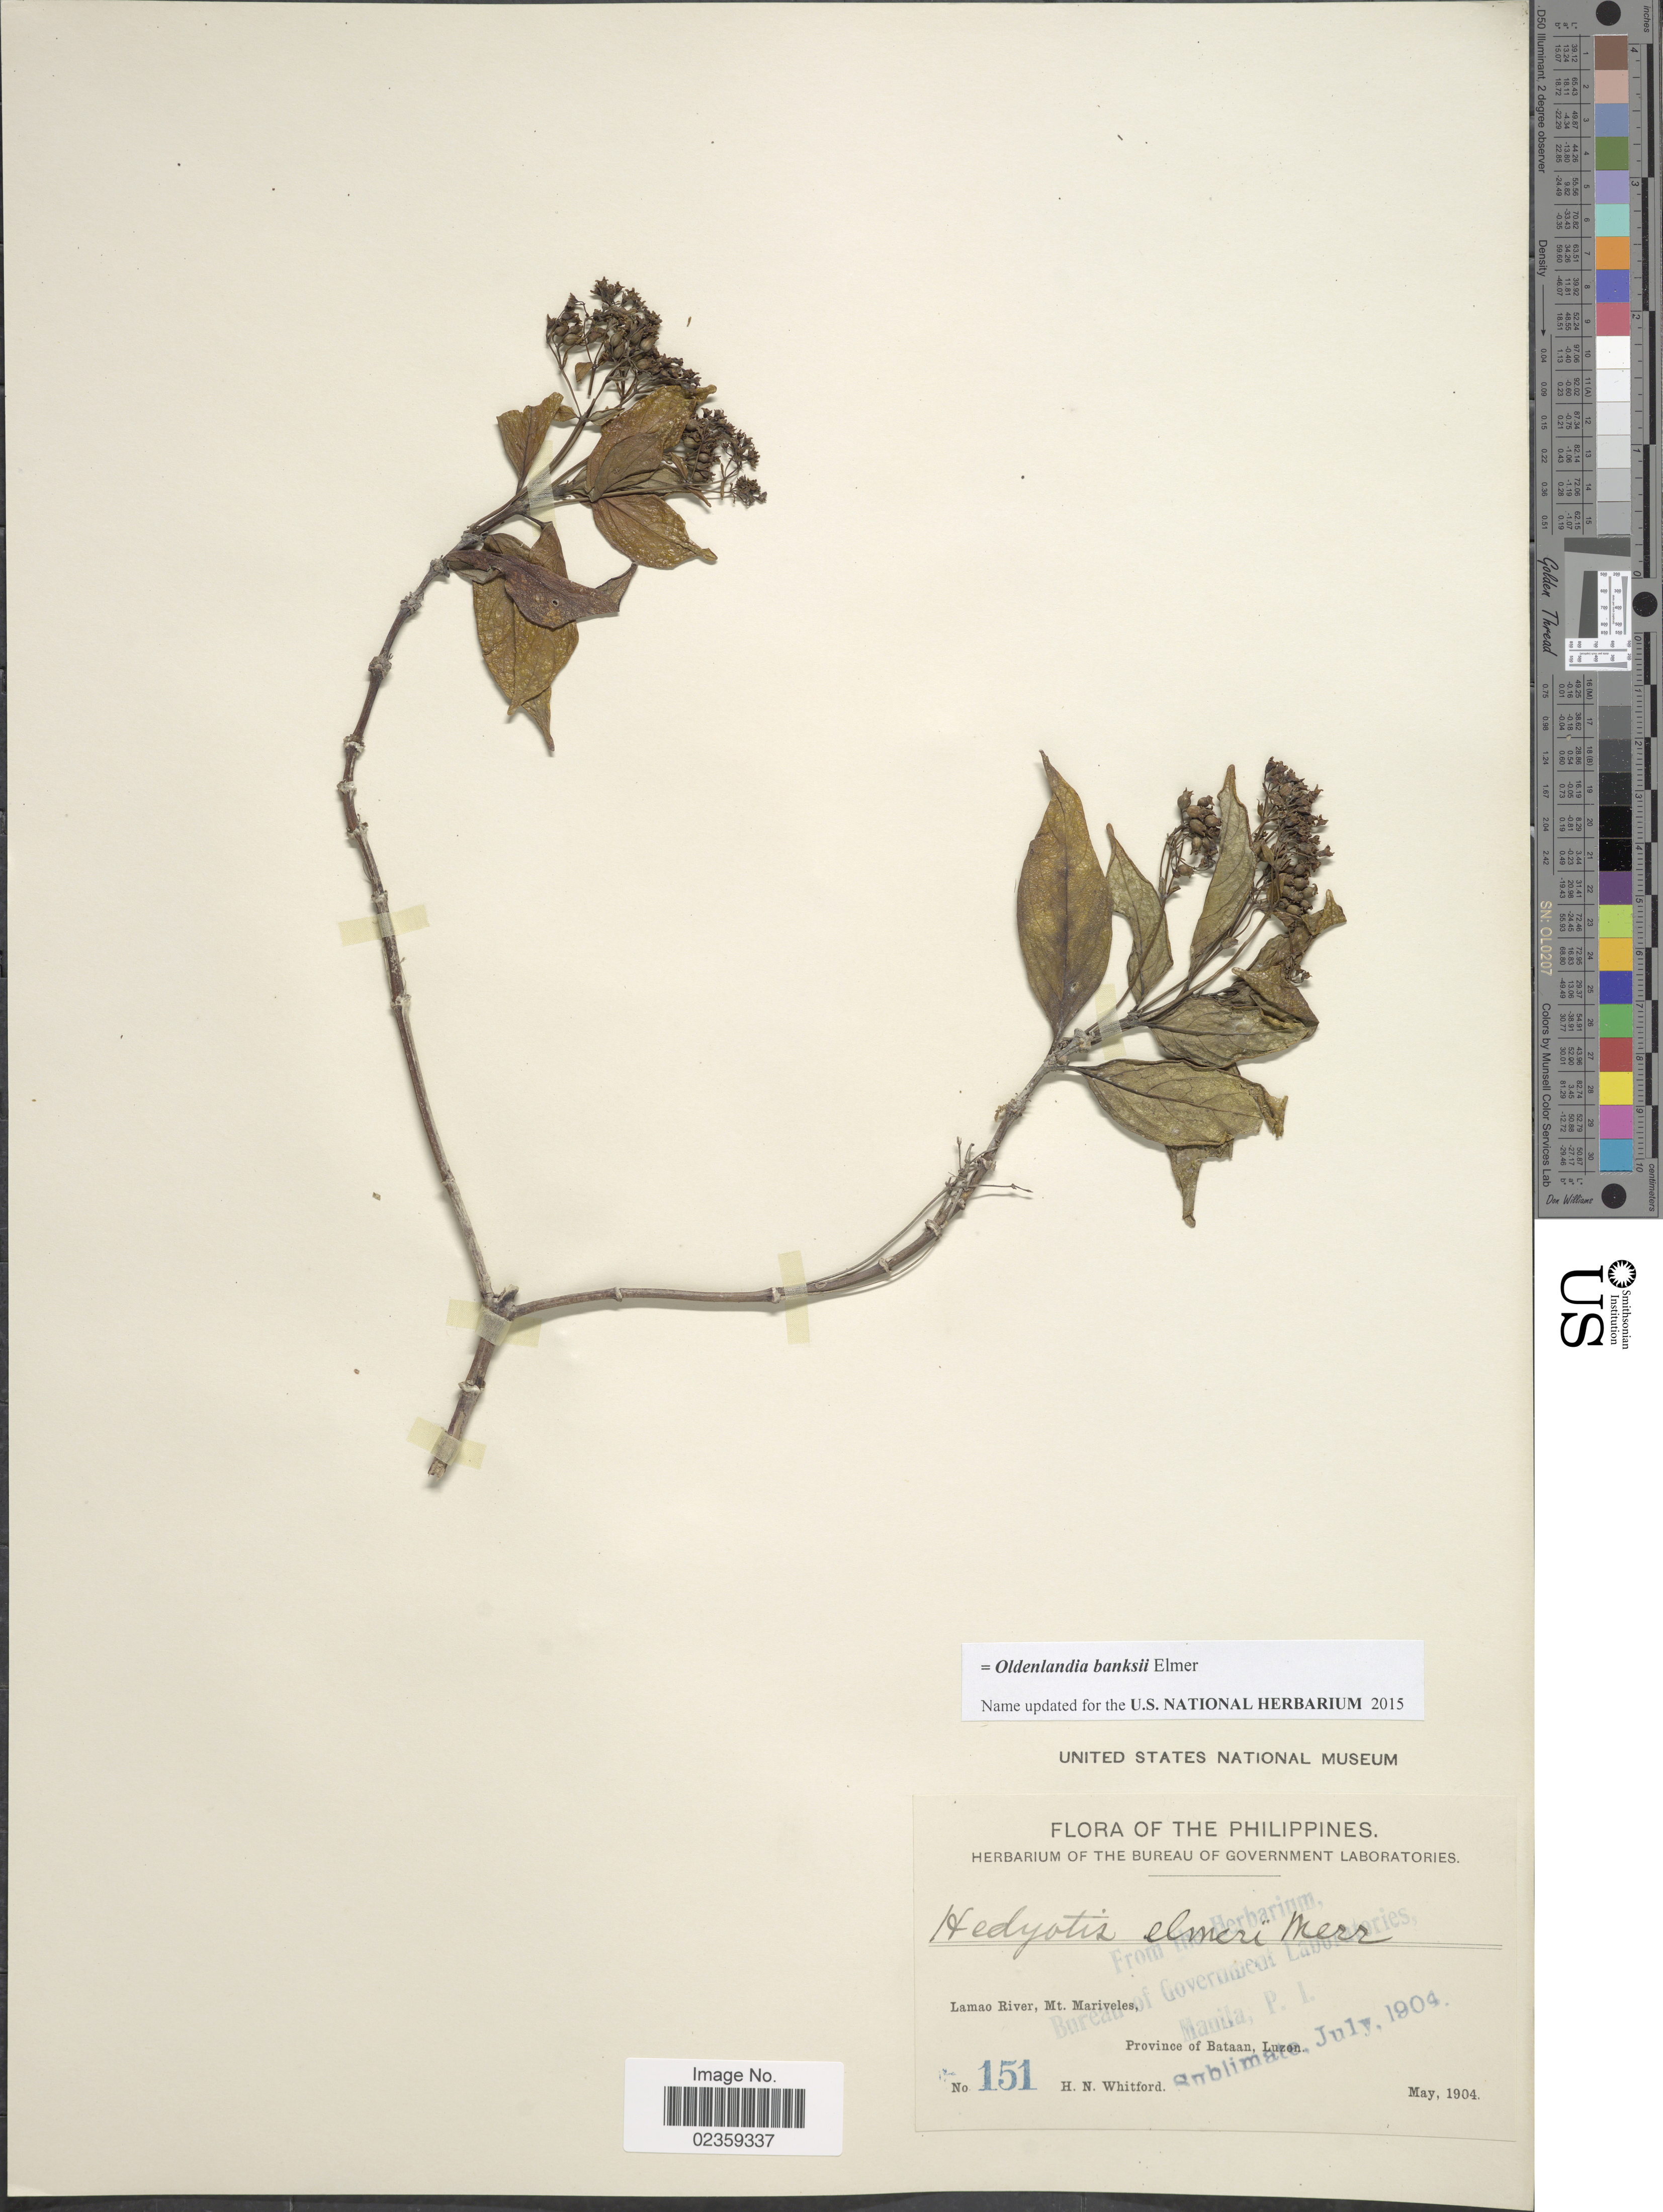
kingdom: Plantae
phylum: Tracheophyta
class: Magnoliopsida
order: Gentianales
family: Rubiaceae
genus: Oldenlandia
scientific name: Oldenlandia banksii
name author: Elmer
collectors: H. N. Whitford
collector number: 151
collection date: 1904-05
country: Philippines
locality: Lamao River, Mt. Mariveles, Province of Bataan, Luzon